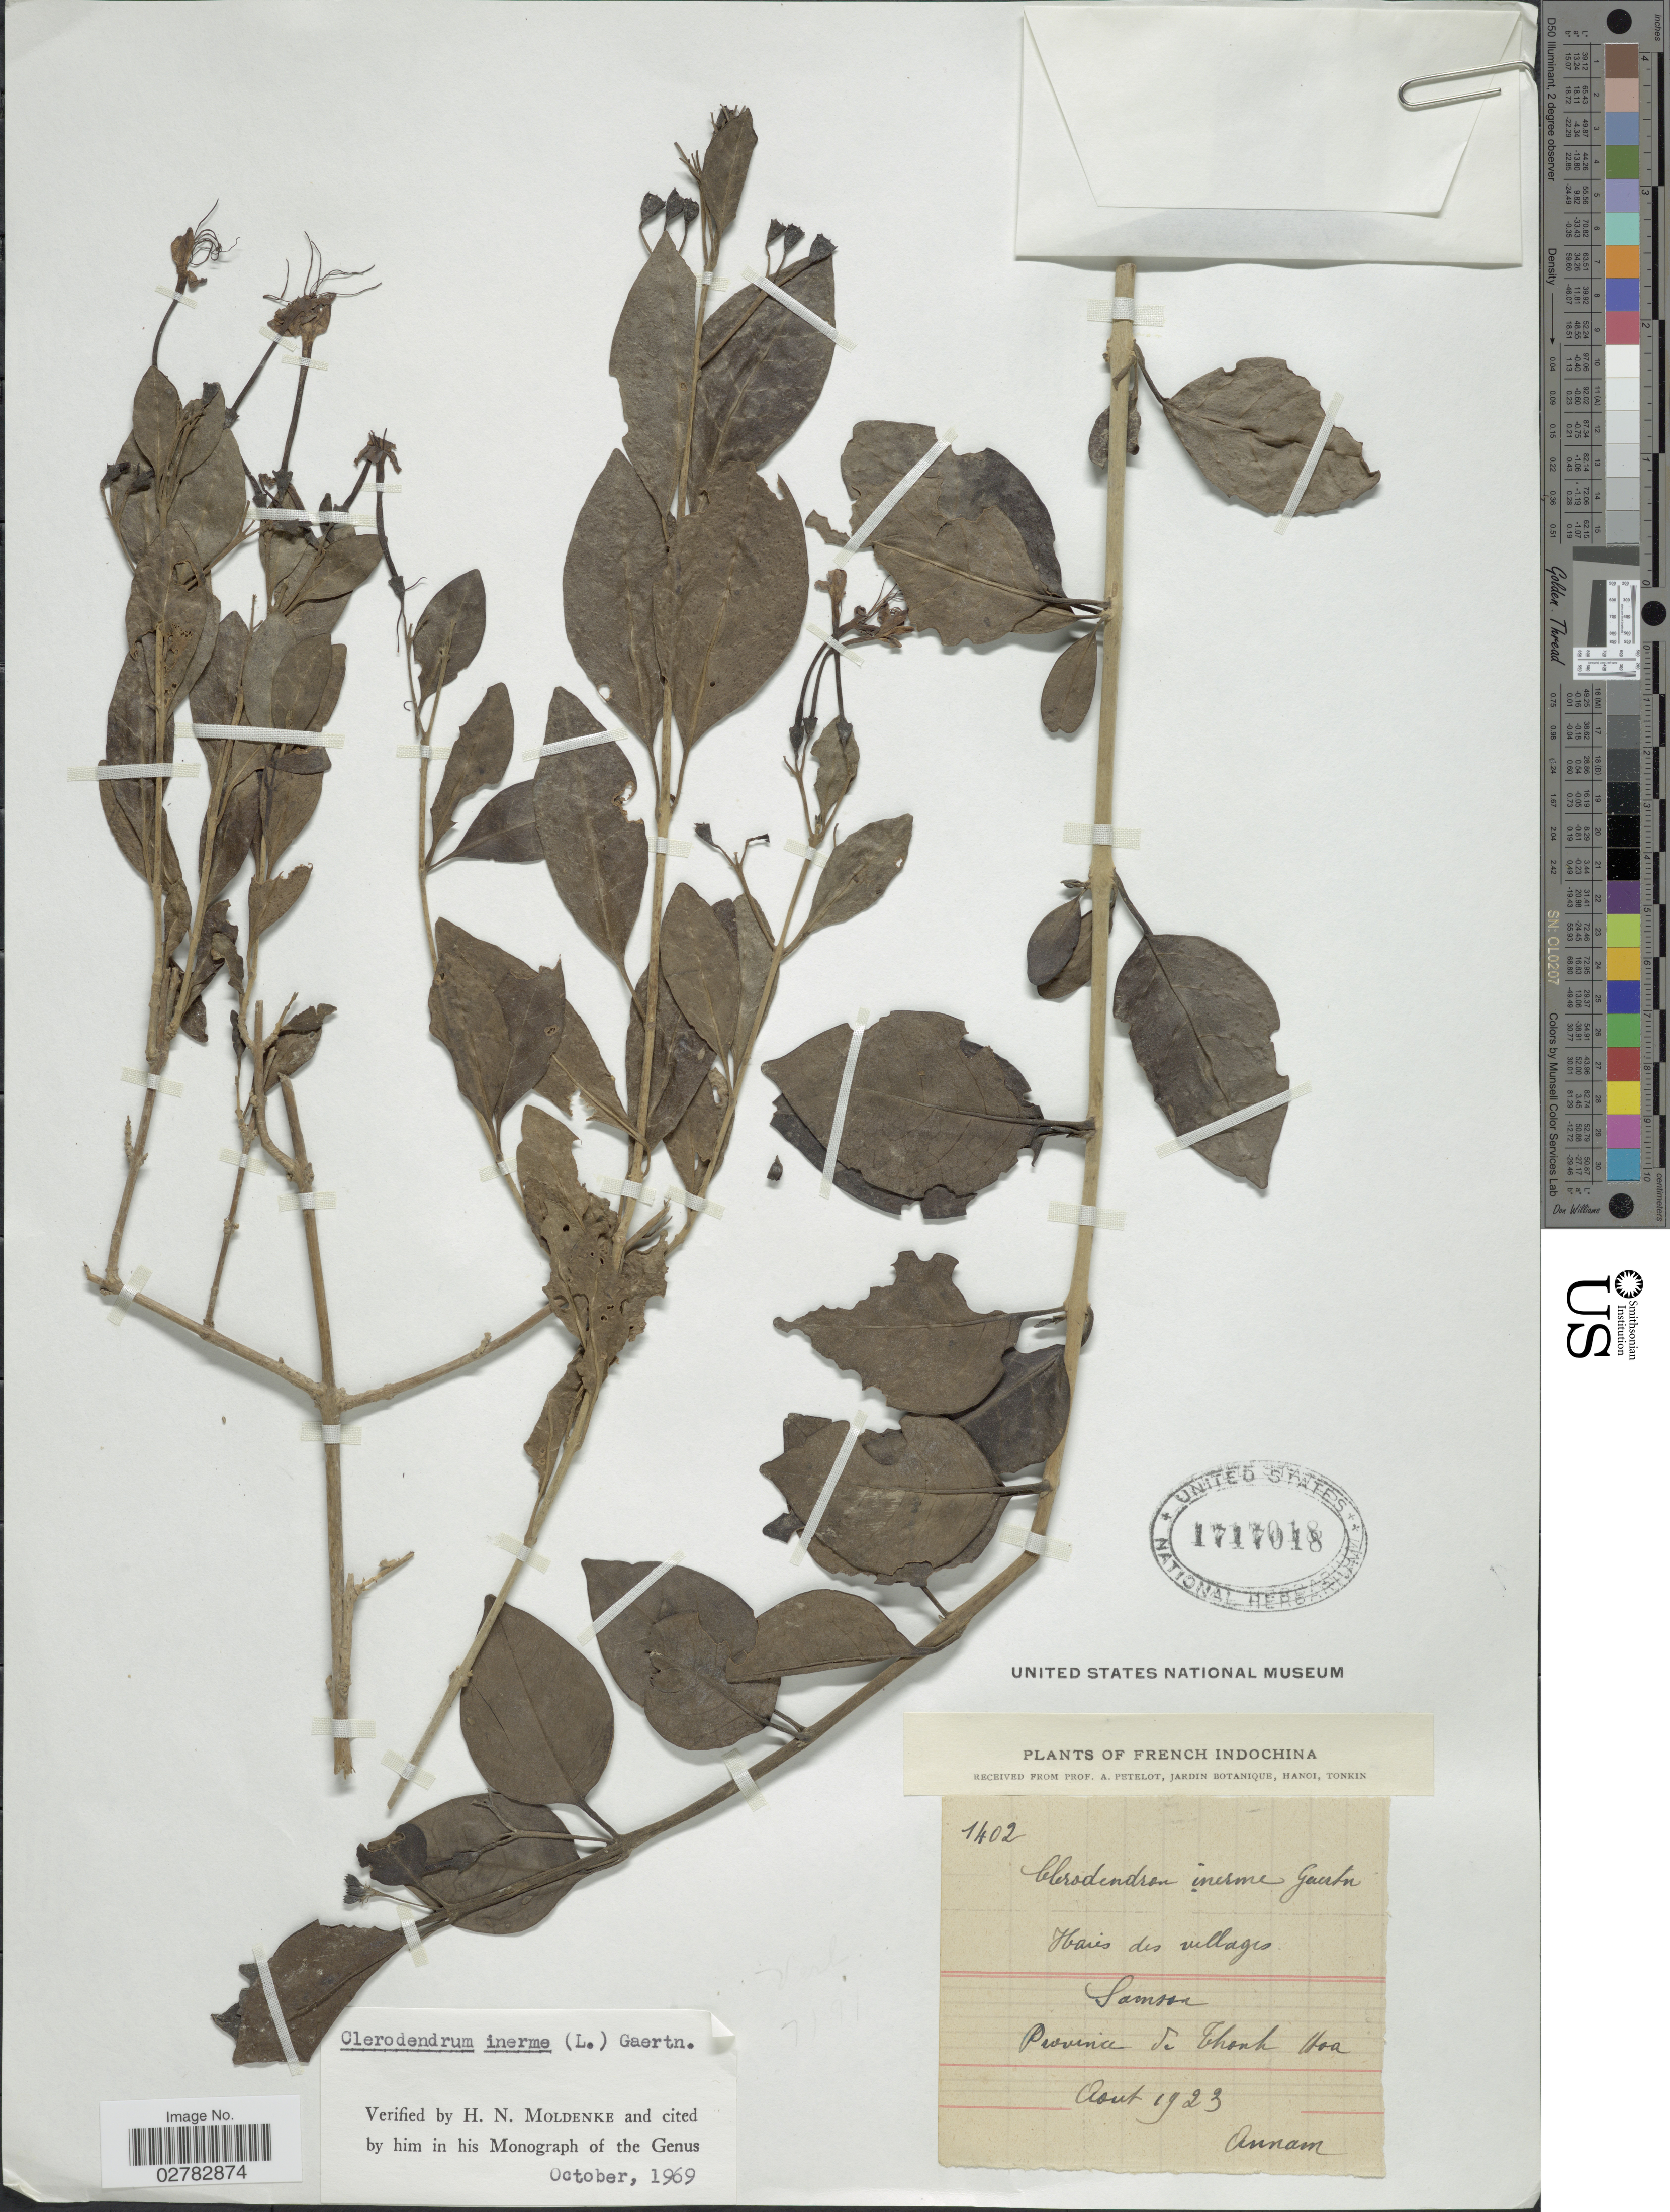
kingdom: Plantae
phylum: Tracheophyta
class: Magnoliopsida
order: Lamiales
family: Lamiaceae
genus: Clerodendrum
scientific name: Clerodendrum inerme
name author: (L.) Gaertn.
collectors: A. Petelot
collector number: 1402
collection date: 1923-08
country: Vietnam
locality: Samsoa. Province de Thonk Hoa. Annam.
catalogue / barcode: US 1717018